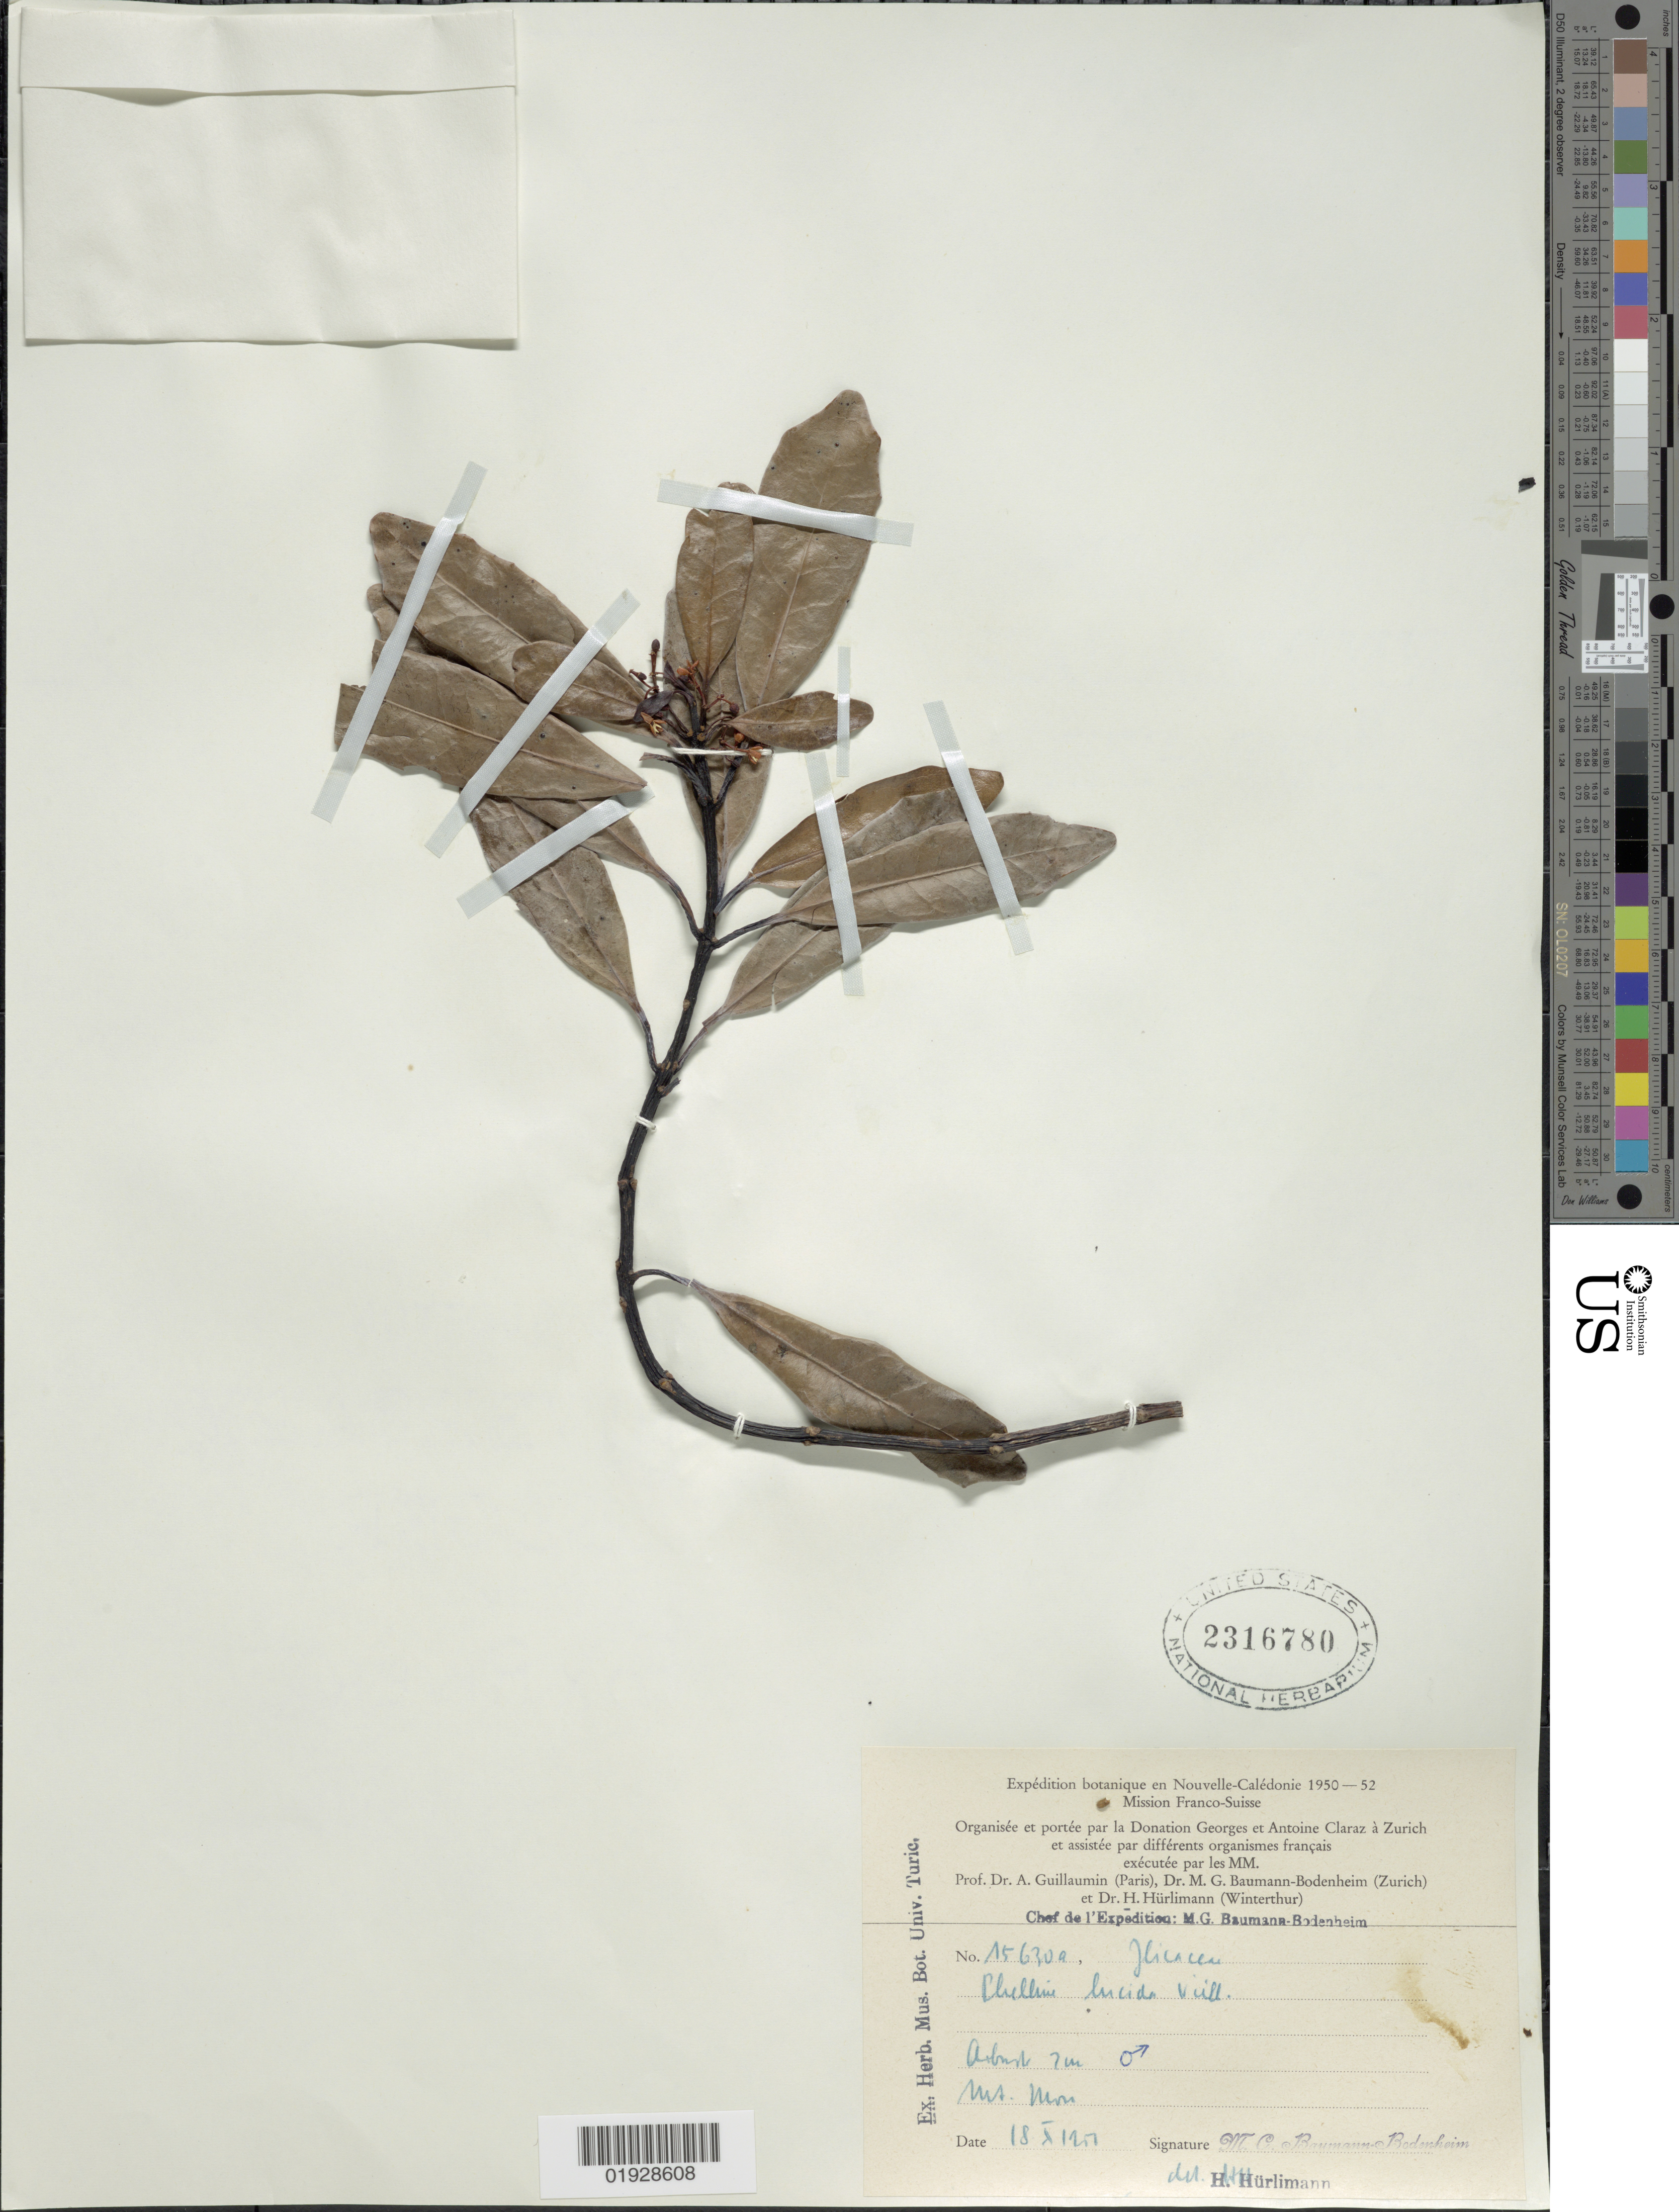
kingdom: Plantae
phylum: Tracheophyta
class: Magnoliopsida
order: Asterales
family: Phellinaceae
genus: Phelline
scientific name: Phelline lucida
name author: Vieill. ex Baill.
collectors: M. G. Baumann-Bodenheim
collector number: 15630a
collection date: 1951-10-18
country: New Caledonia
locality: Mt. Mou.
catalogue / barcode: US 2316780